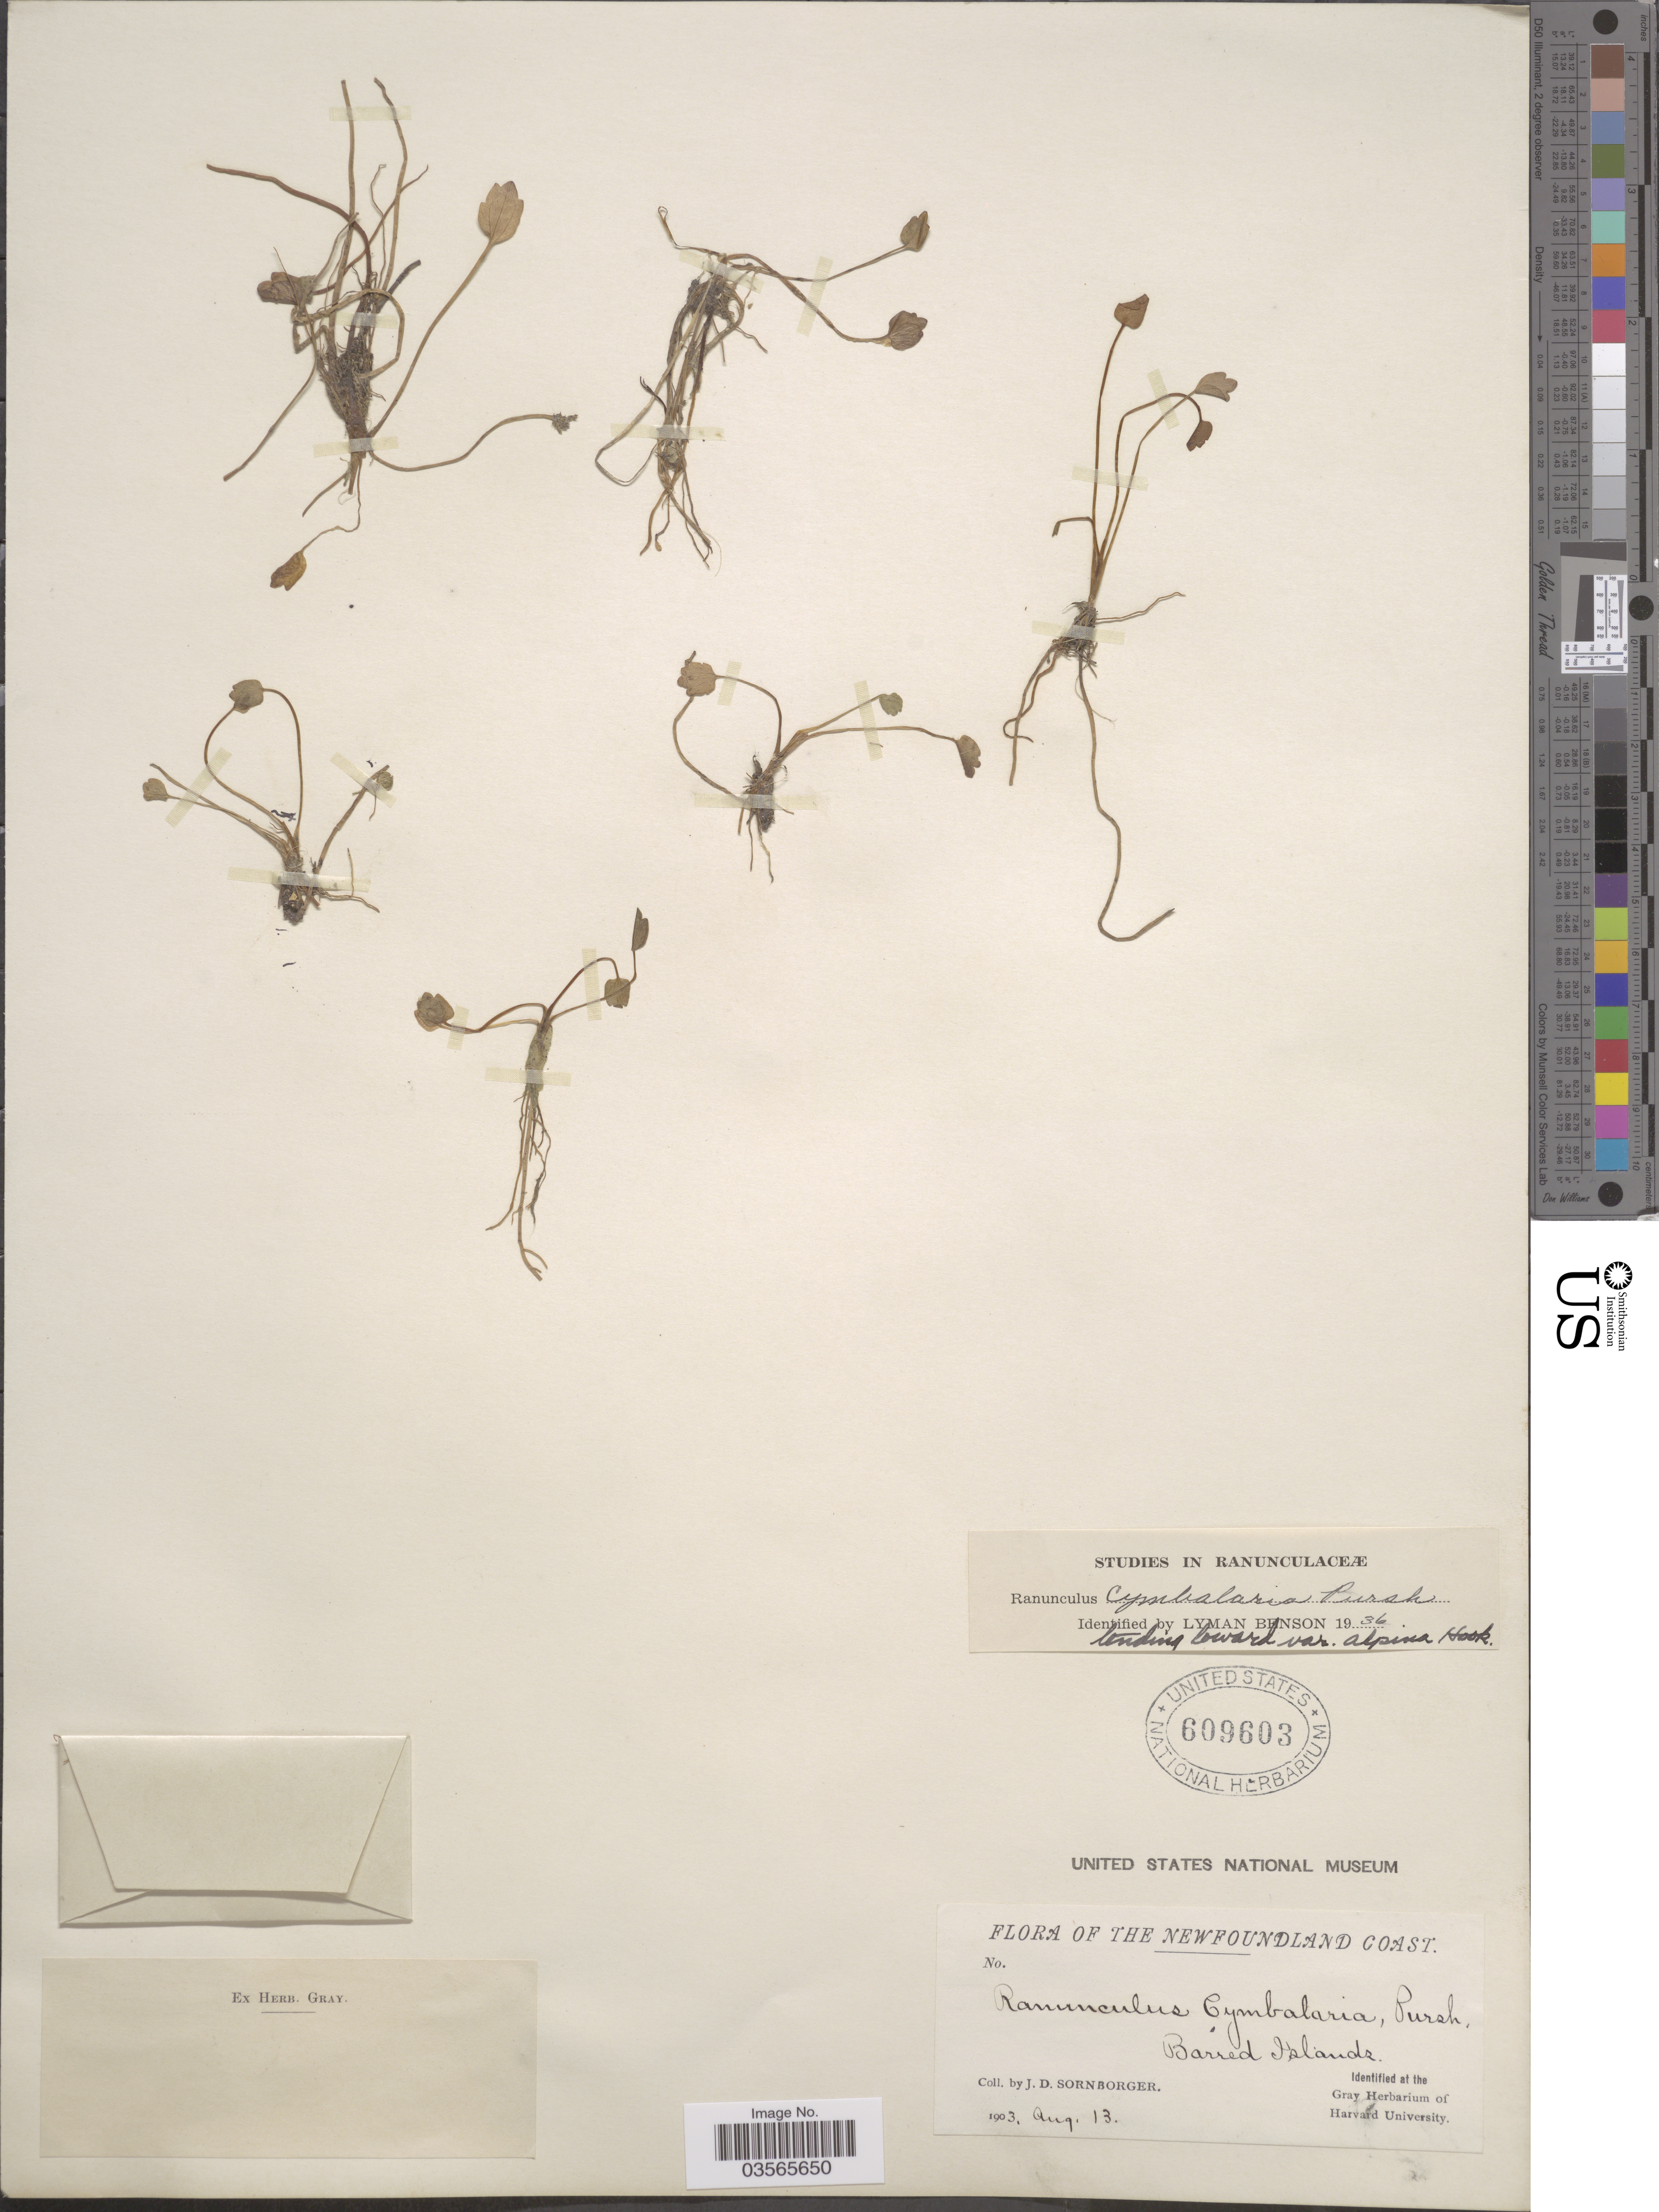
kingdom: Plantae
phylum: Tracheophyta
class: Magnoliopsida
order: Ranunculales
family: Ranunculaceae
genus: Halerpestes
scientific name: Halerpestes cymbalaria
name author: (Pursh) Greene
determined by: Strong, M. T., (US), Smithsonian Institution - National Museum of Natural History (UNITED STATES)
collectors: J. Sornborger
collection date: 1903-08-13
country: Canada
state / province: Newfoundland and Labrador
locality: The Newfoundland Coast. Barred Islands.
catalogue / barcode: US 609603